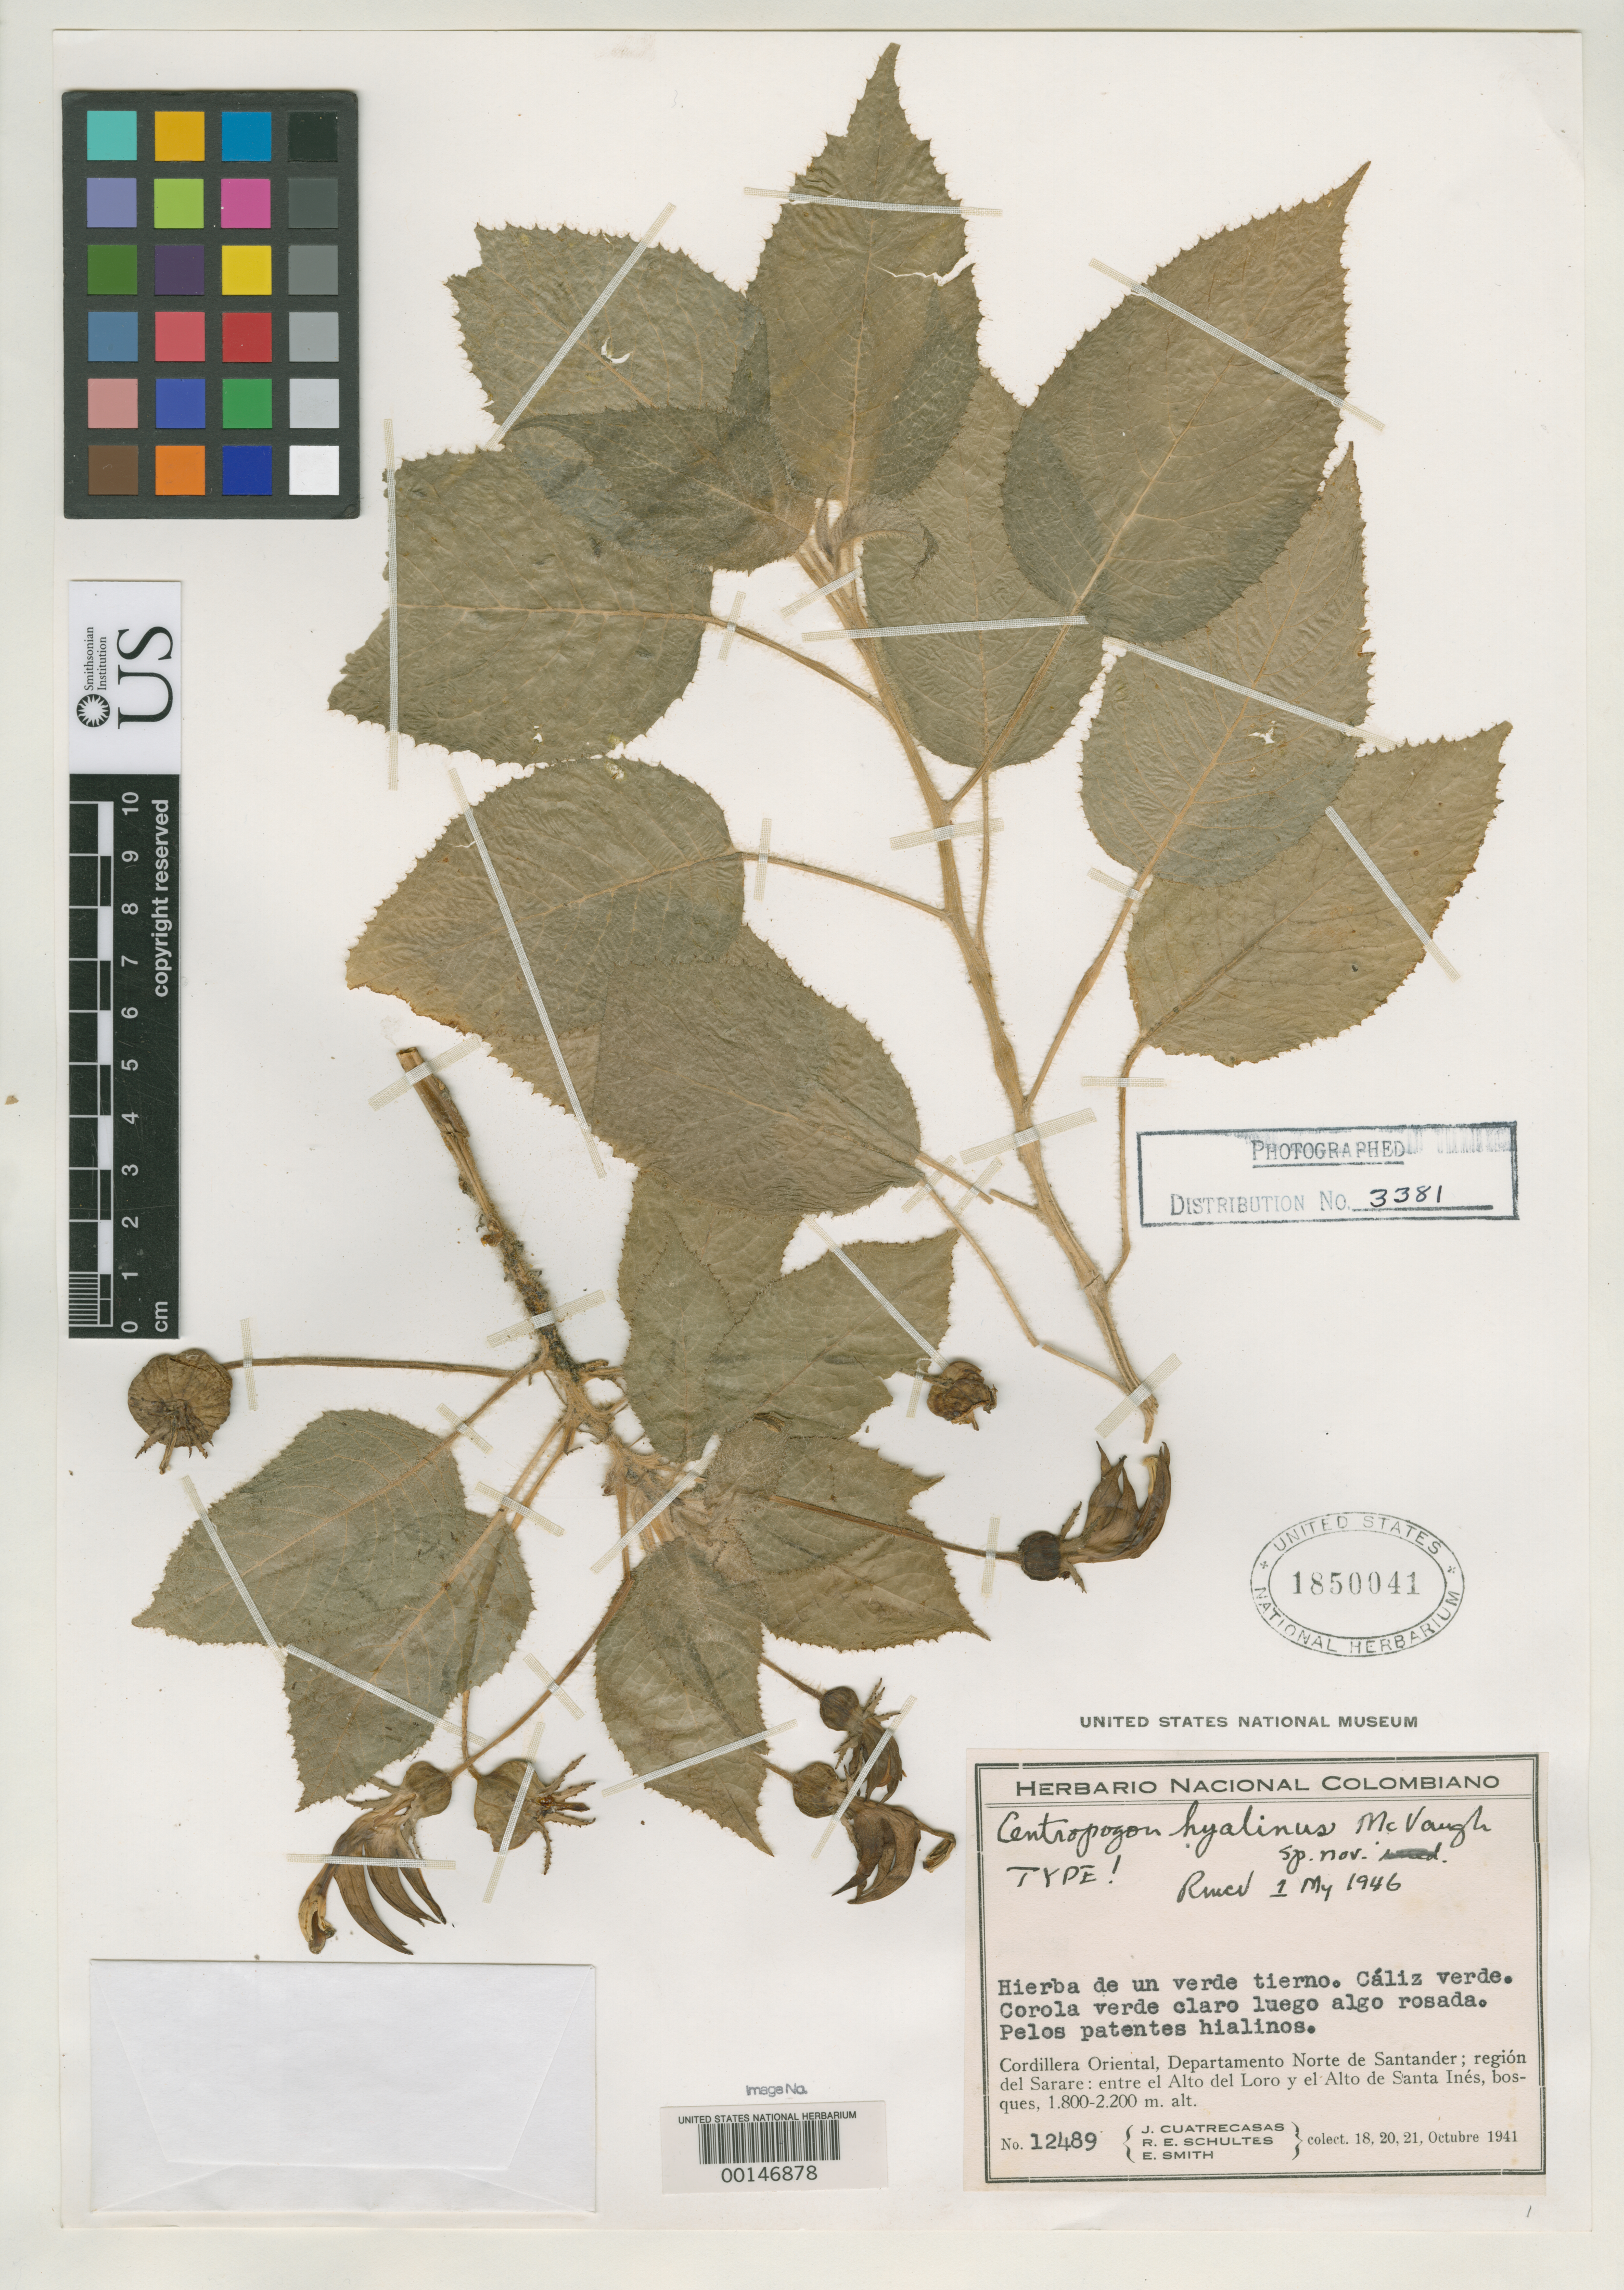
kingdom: Plantae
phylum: Tracheophyta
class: Magnoliopsida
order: Asterales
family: Campanulaceae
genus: Centropogon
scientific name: Centropogon hyalinus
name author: McVaugh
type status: Holotype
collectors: J. Cuatrecasas, R. E. Schultes & C. E. Smith Jr.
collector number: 12489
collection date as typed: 18, 20, 21 Octubre 1941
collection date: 1941-10-18/1941-10-21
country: Colombia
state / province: Norte de Santander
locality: Cordillera Oriental, Departamento Norte de Santander; región del Sarare: entre el Alto del Loro y el Alto de Santa Inés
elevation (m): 1800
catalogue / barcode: US 1850041